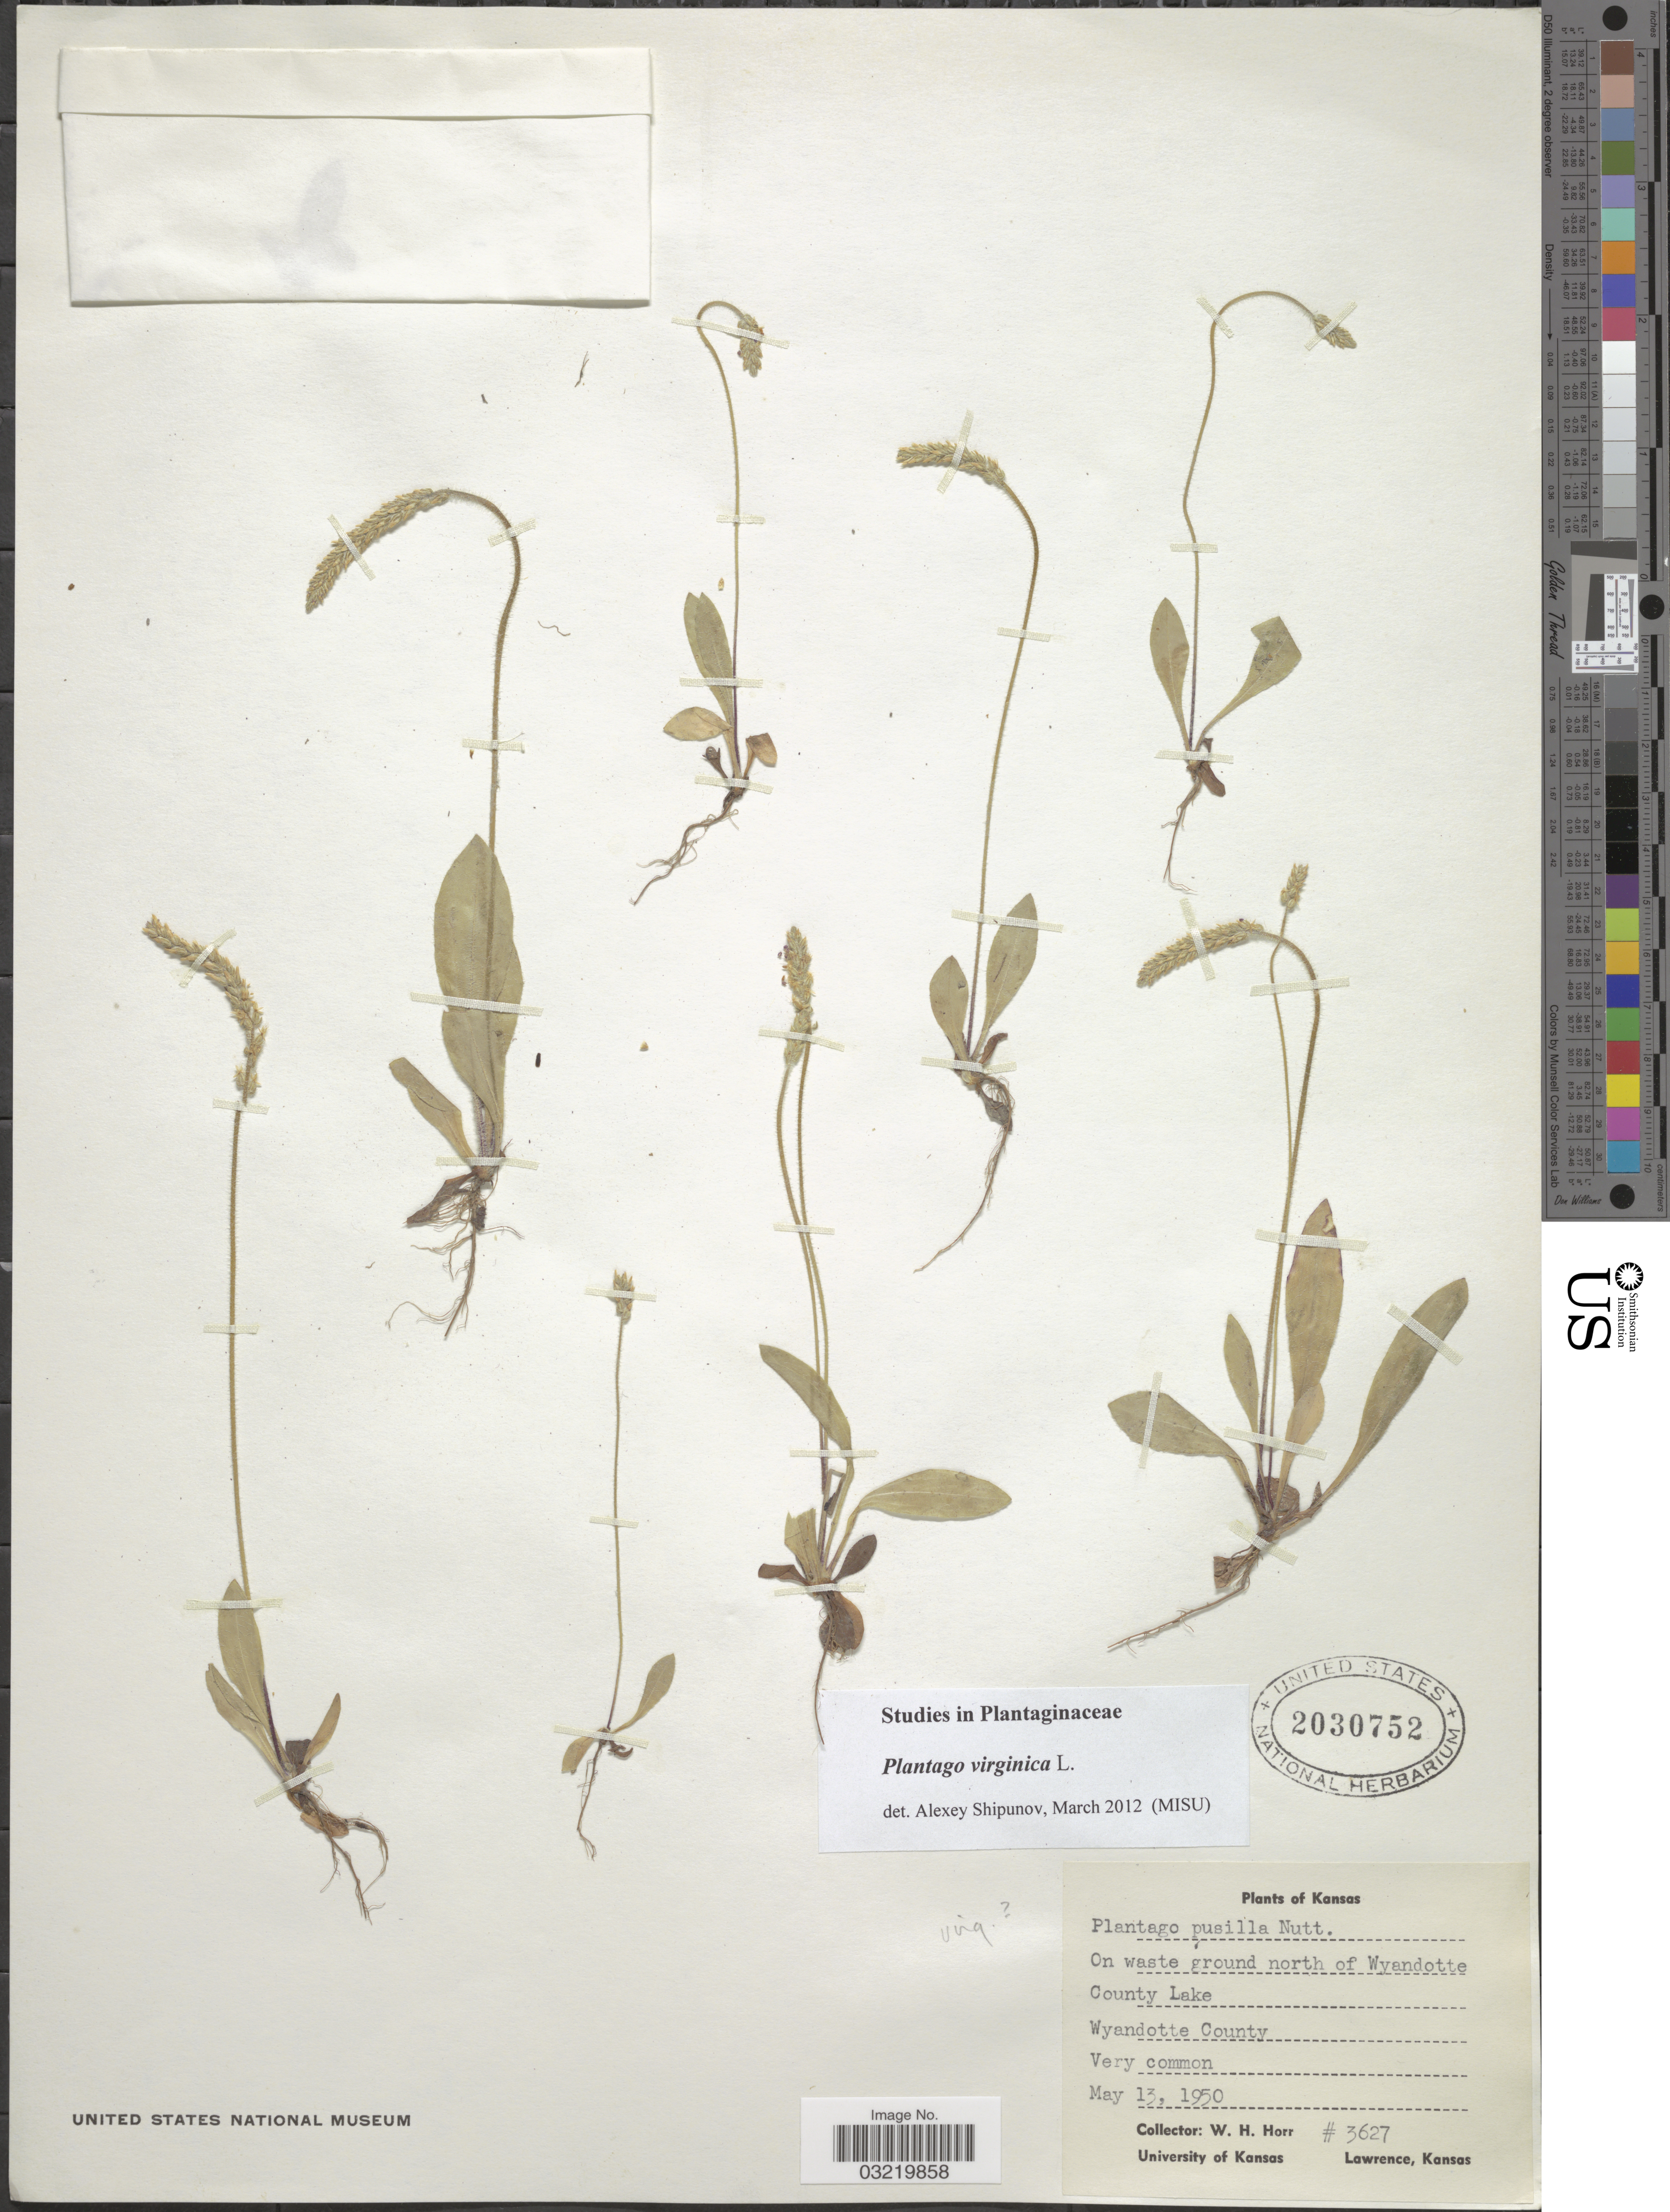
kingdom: Plantae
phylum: Tracheophyta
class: Magnoliopsida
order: Lamiales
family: Plantaginaceae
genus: Plantago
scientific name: Plantago virginica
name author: L.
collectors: W. H. Horr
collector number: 3627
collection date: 1950-05-13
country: United States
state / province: Kansas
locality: On waste ground north of Wyandotte, County Lake, Wyandotte County.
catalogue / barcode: US 2030752